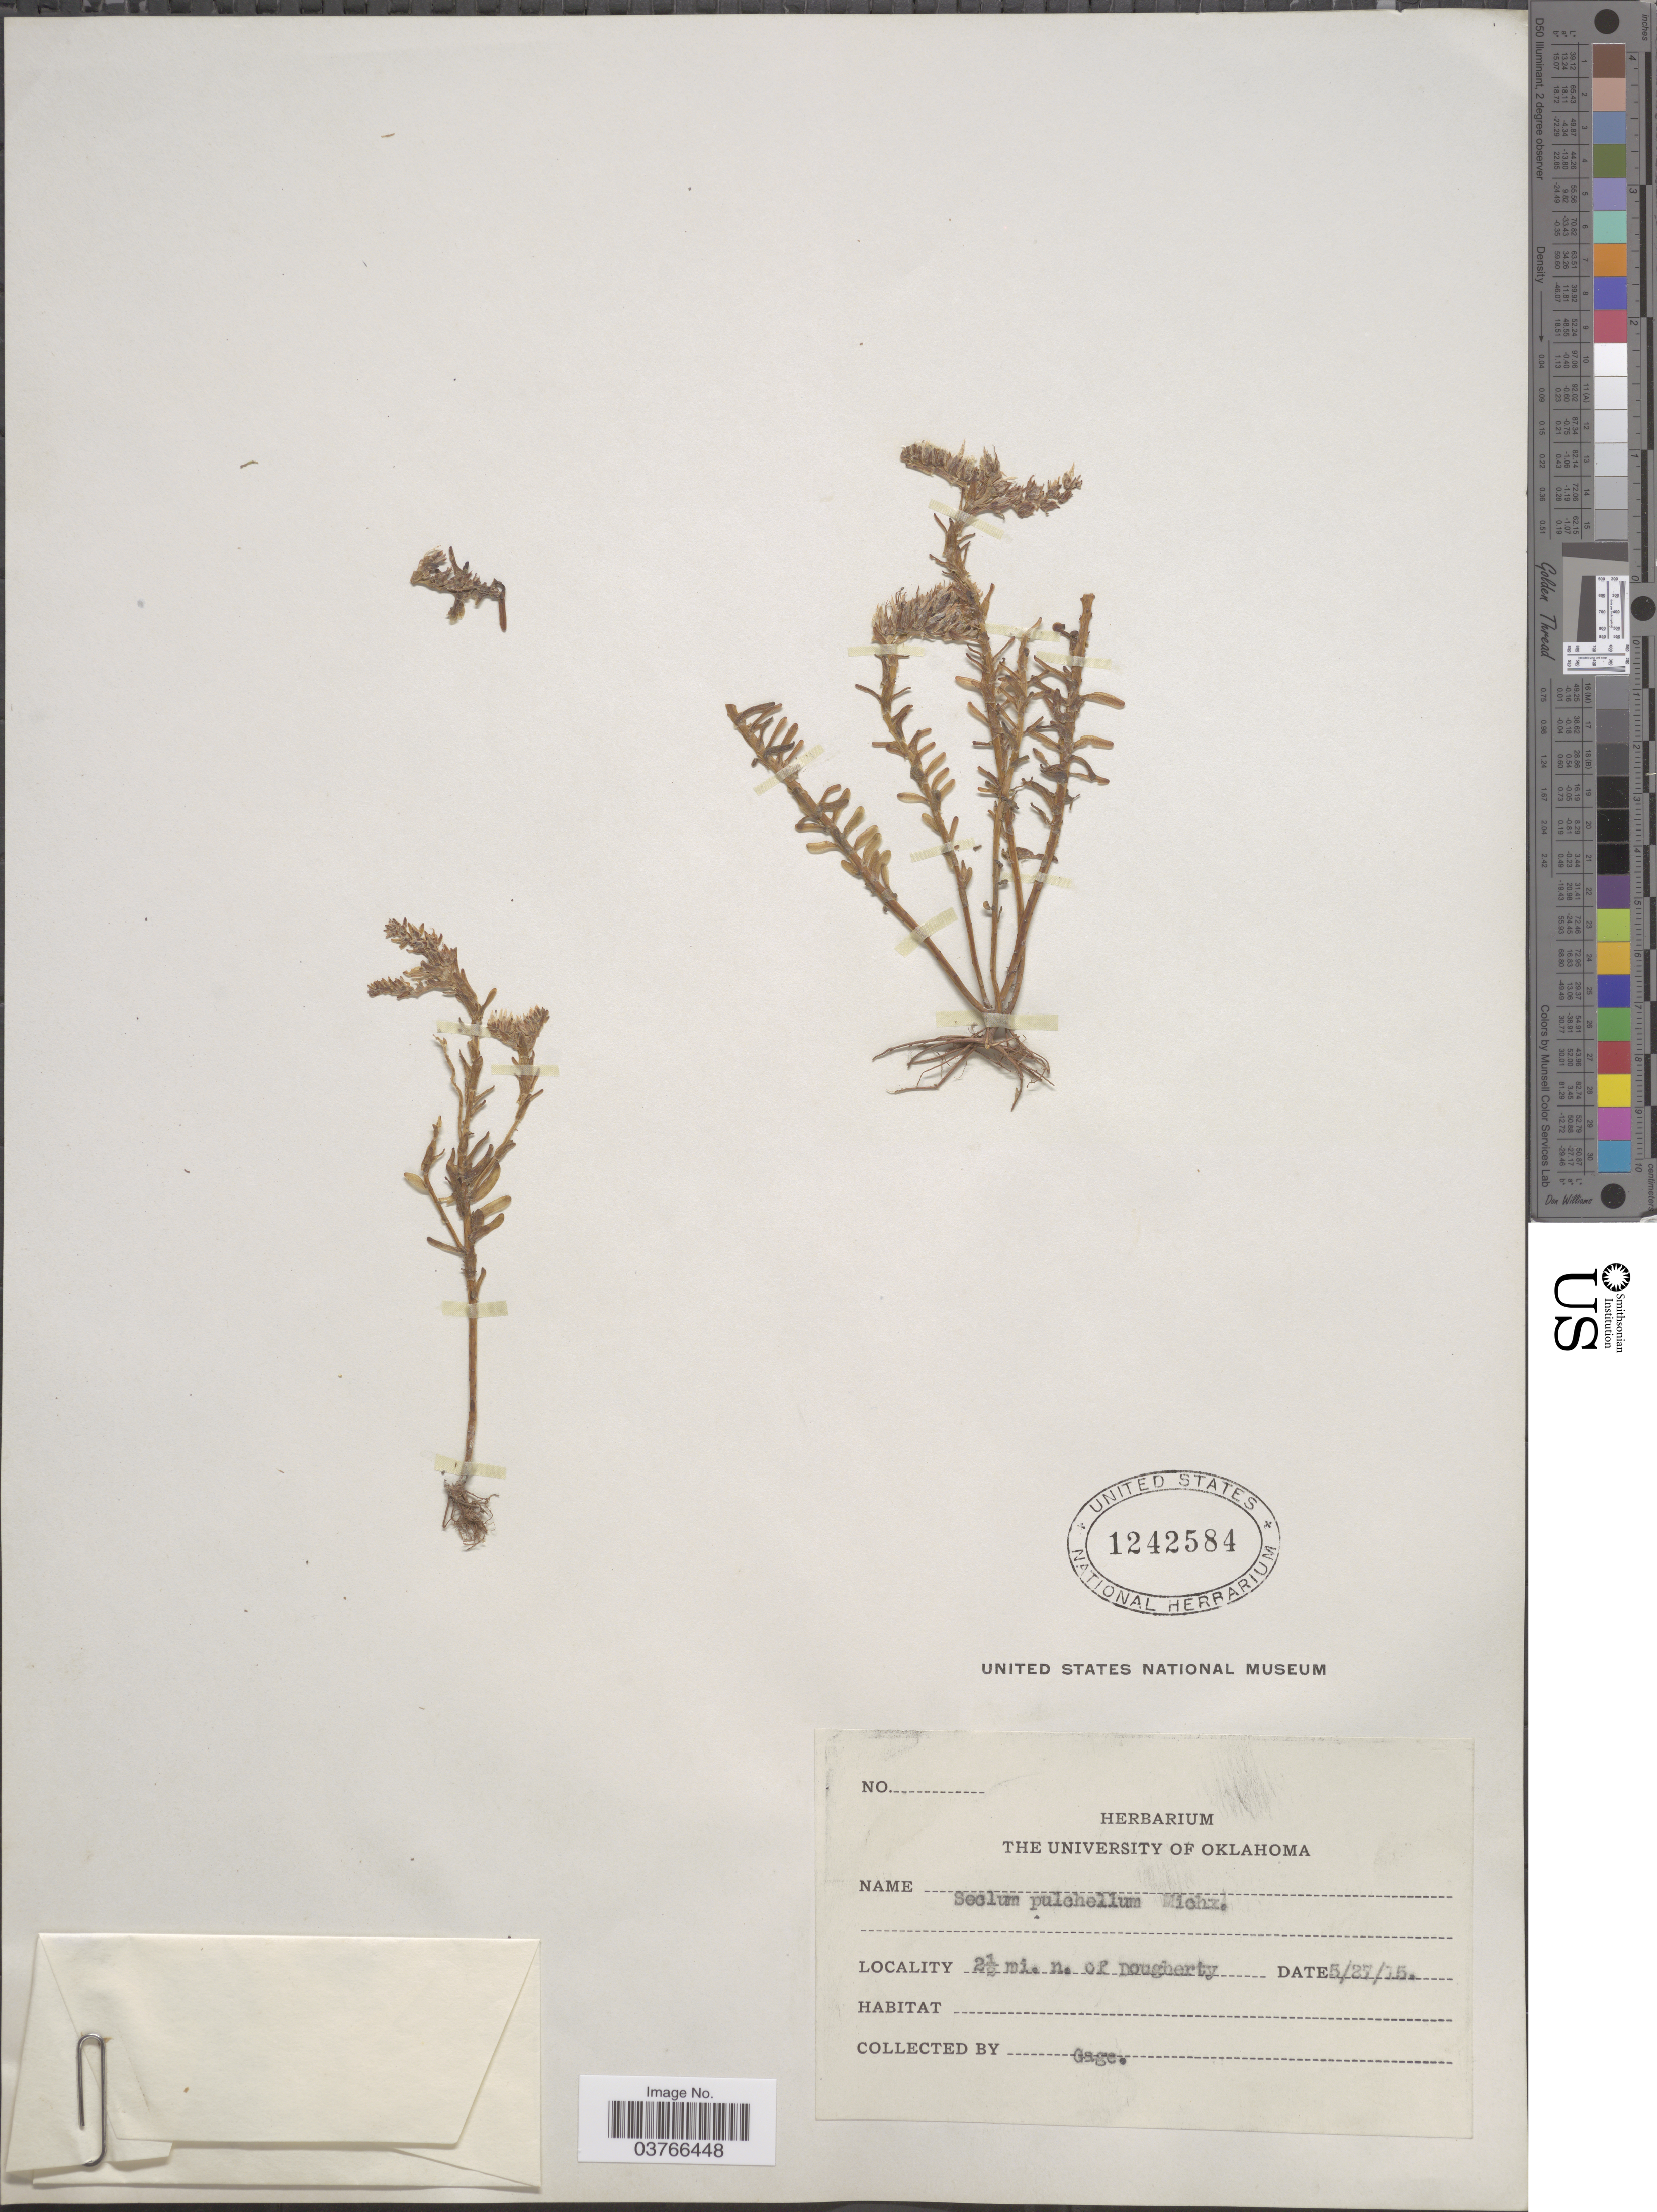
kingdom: Plantae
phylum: Tracheophyta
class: Magnoliopsida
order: Saxifragales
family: Crassulaceae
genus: Sedum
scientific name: Sedum pulchellum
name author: Michx.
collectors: Gage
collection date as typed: Transcribed d/m/y: 27/5/15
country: United States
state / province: Oklahoma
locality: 2½ mi. n. of Dougherty.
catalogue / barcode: US 1242584